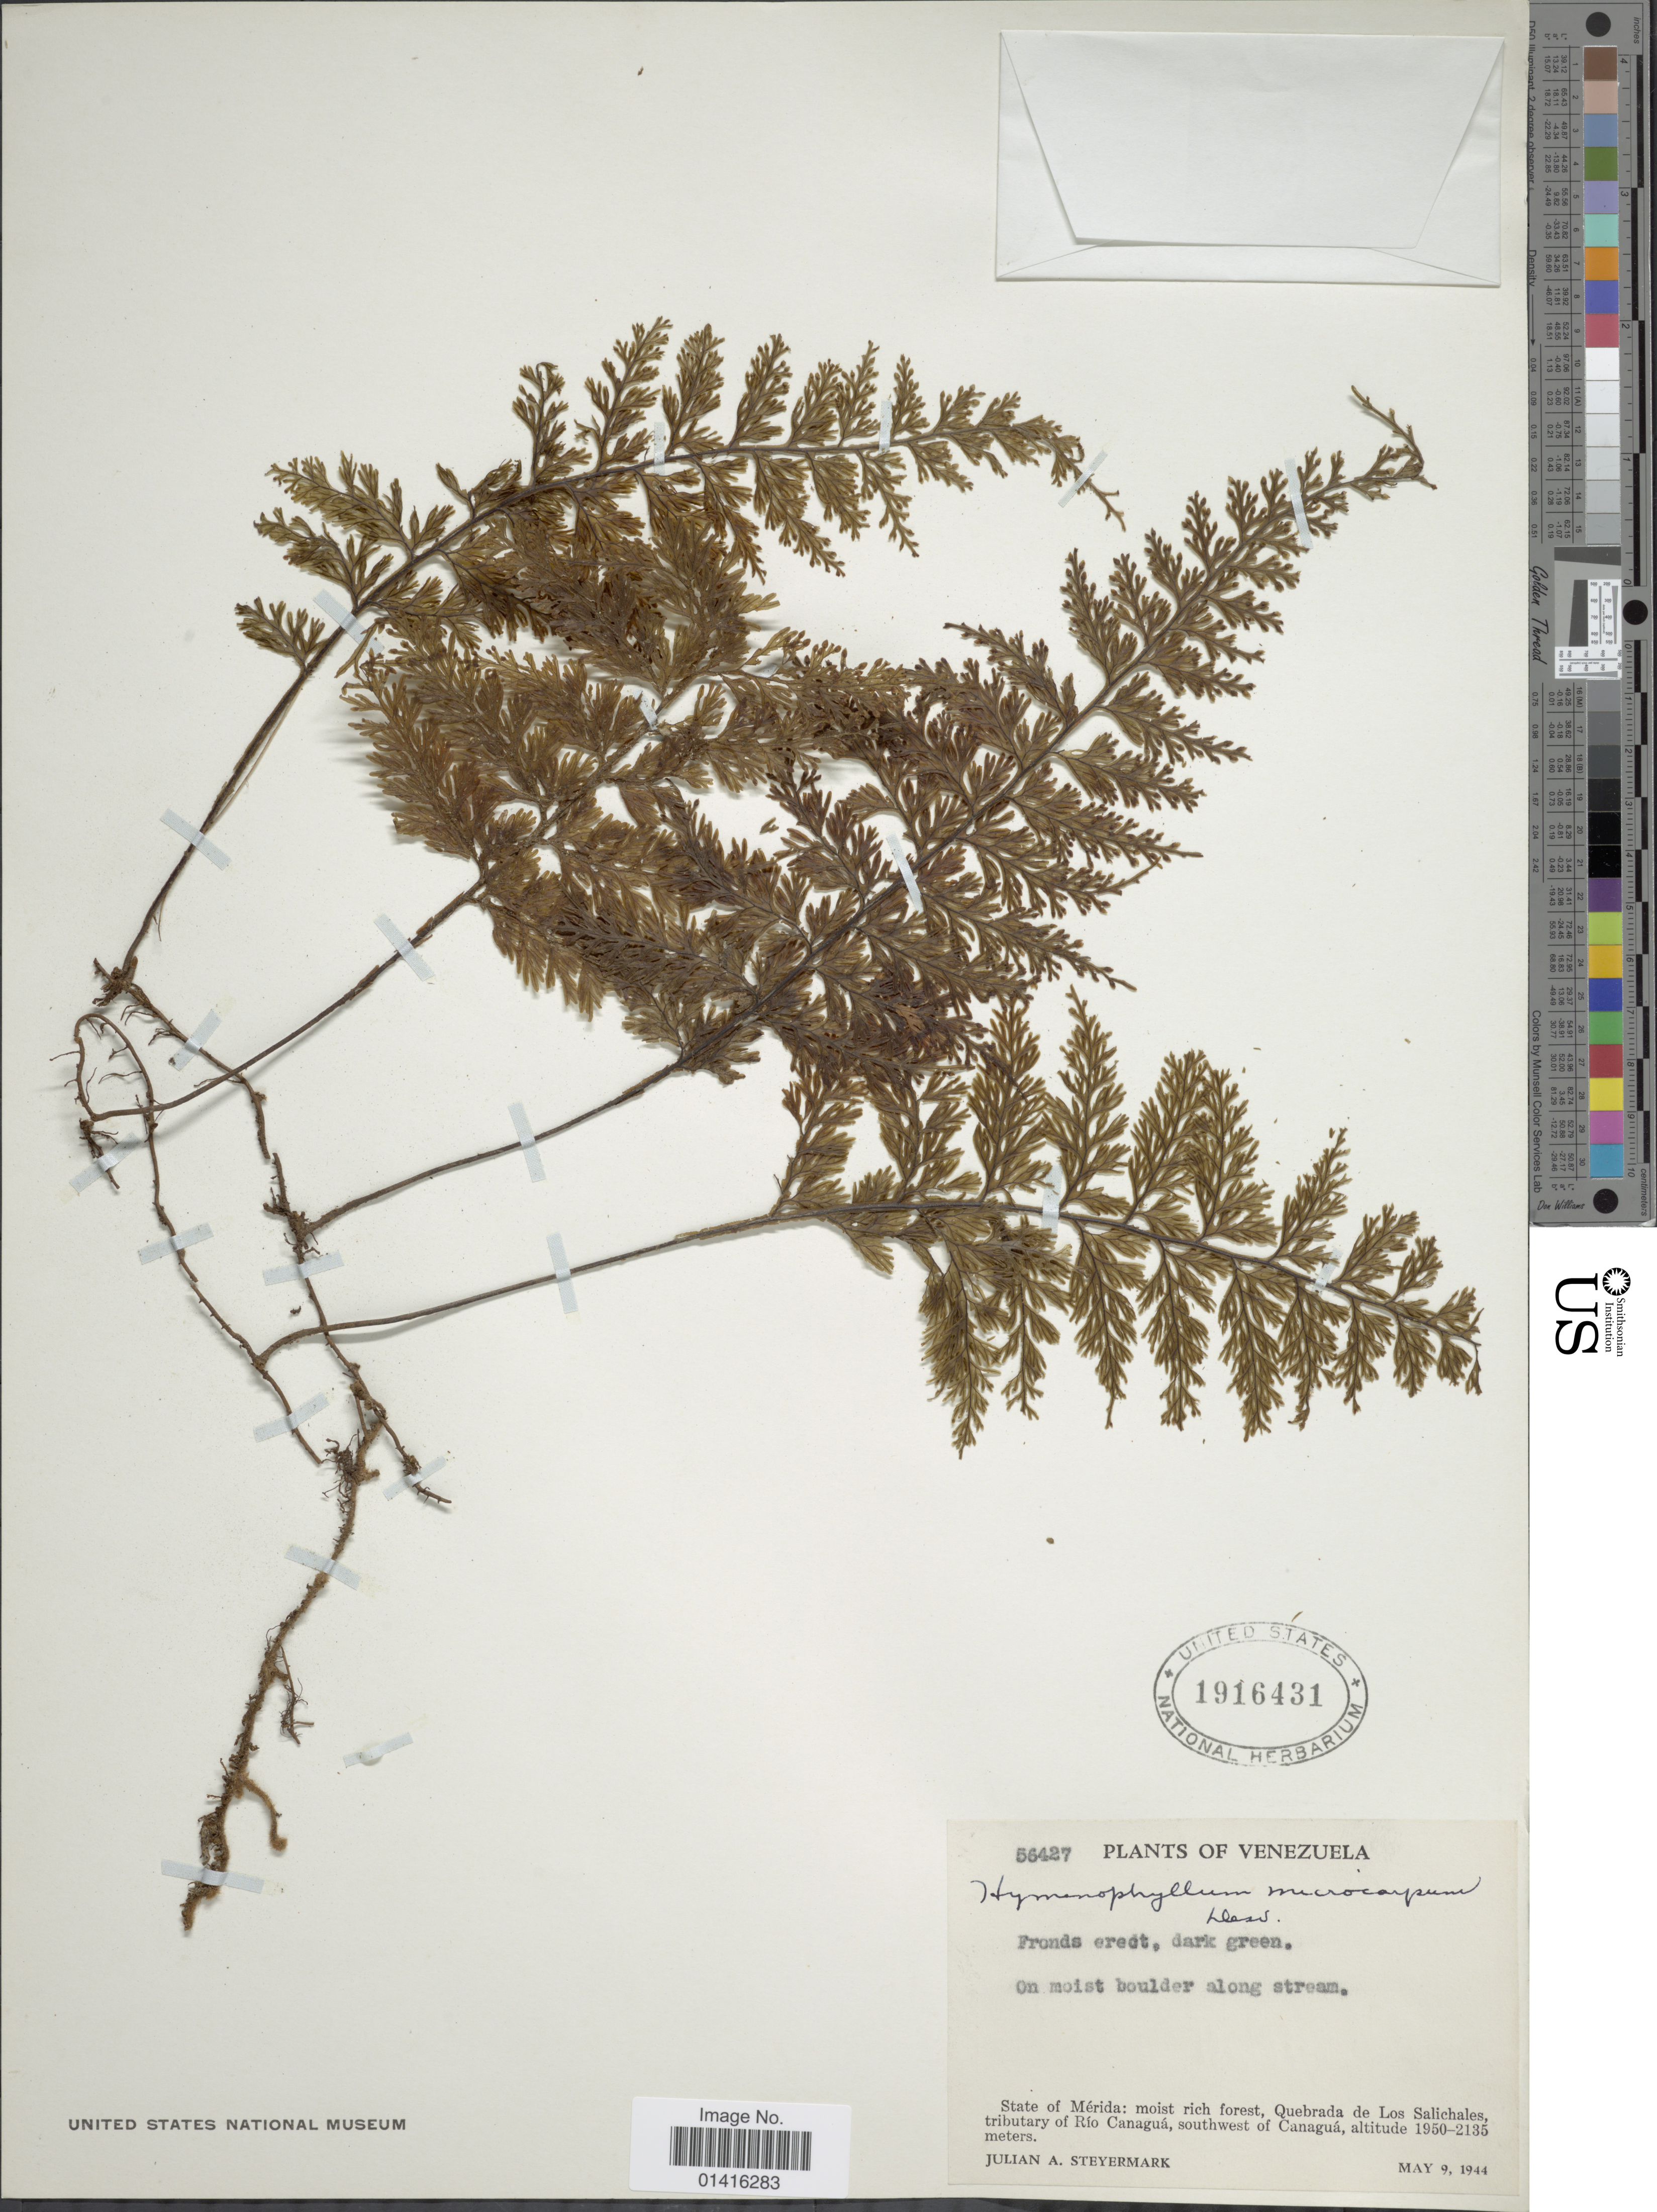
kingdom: Plantae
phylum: Tracheophyta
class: Polypodiopsida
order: Hymenophyllales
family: Hymenophyllaceae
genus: Hymenophyllum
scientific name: Hymenophyllum microcarpum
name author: (Desv.) Lellinger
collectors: J. Steyermark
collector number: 56427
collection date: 1944-05-09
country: Venezuela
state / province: Mérida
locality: Quebrada de Los Salichales, tributary of Río Canaguá, southwest of Canaguá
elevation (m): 1950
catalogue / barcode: US 1916431